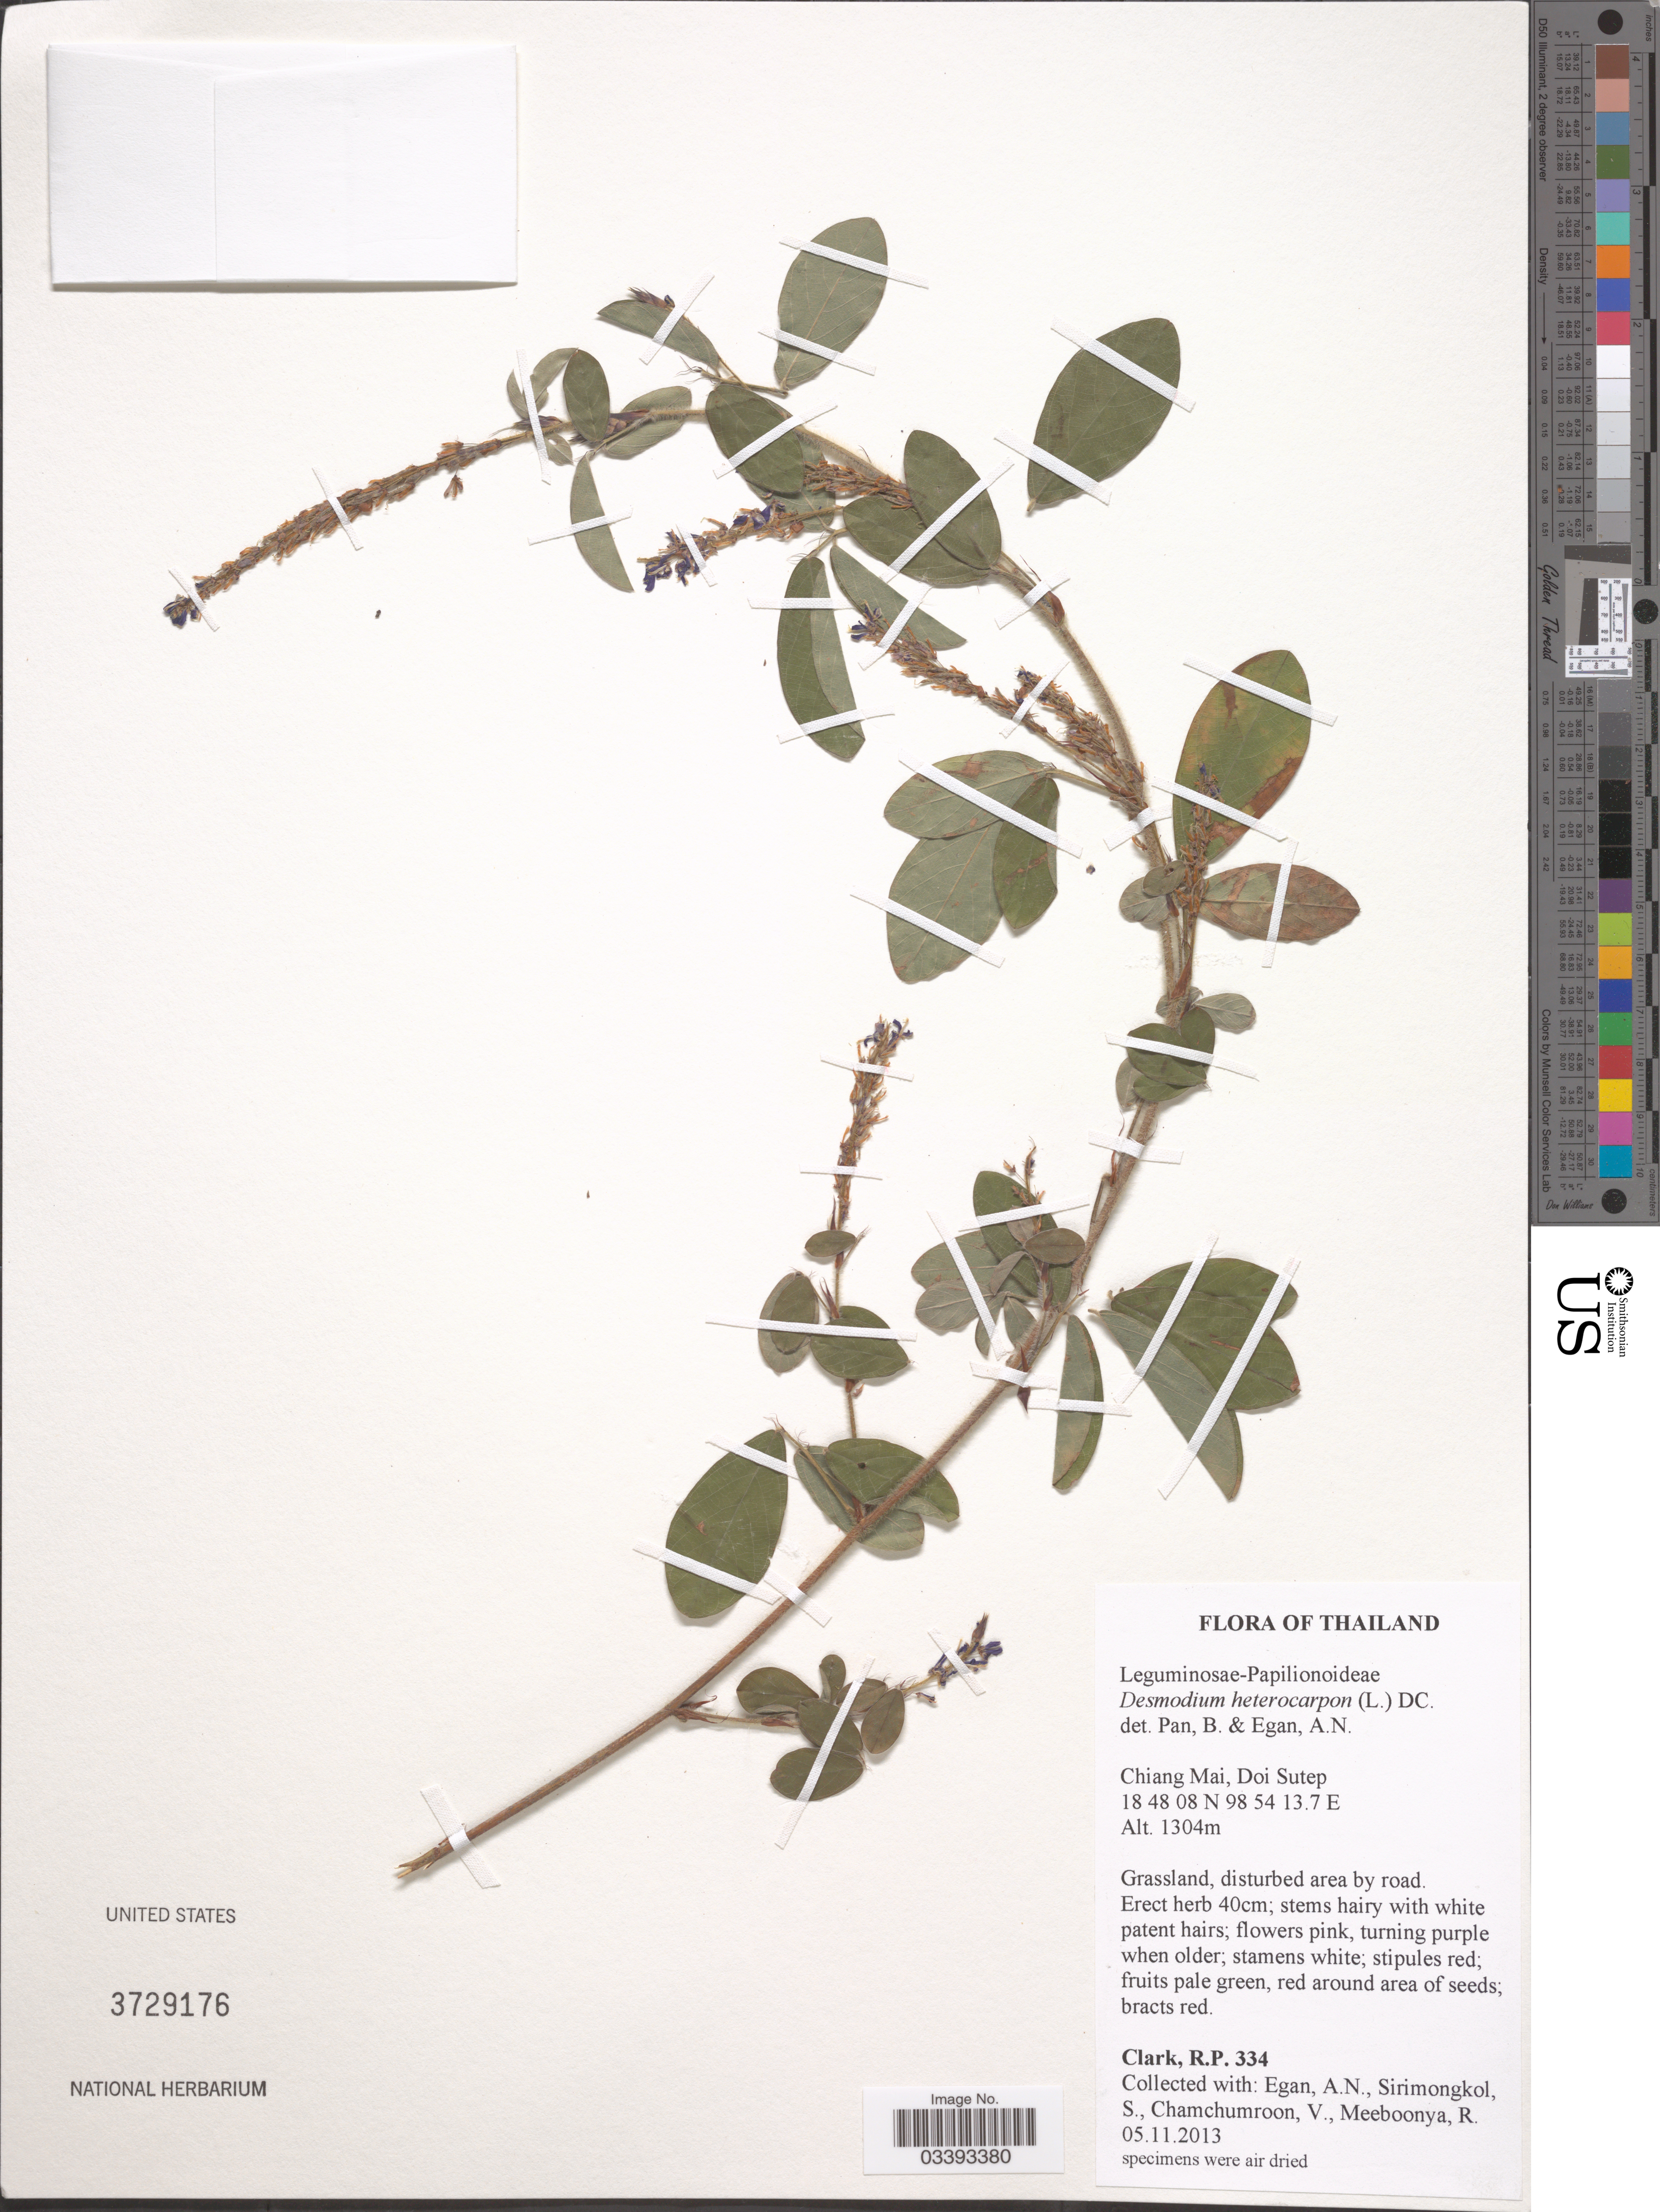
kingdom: Plantae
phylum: Tracheophyta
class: Magnoliopsida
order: Fabales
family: Fabaceae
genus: Grona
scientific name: Grona heterocarpos subsp. heterocarpos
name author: (L.) H. Ohashi & K. Ohashi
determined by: Strong, Mark T., (BOT), Smithsonian Institution - National Museum of Natural History (UNITED STATES)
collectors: R. P. Clark, A. N. Egan, S. Sirimongkol, V. Chamchumroon & R. Meeboonya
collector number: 334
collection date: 2013-11-05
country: Thailand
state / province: Chiang Mai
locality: Doi Sutep.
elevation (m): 1304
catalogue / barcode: US 3729176